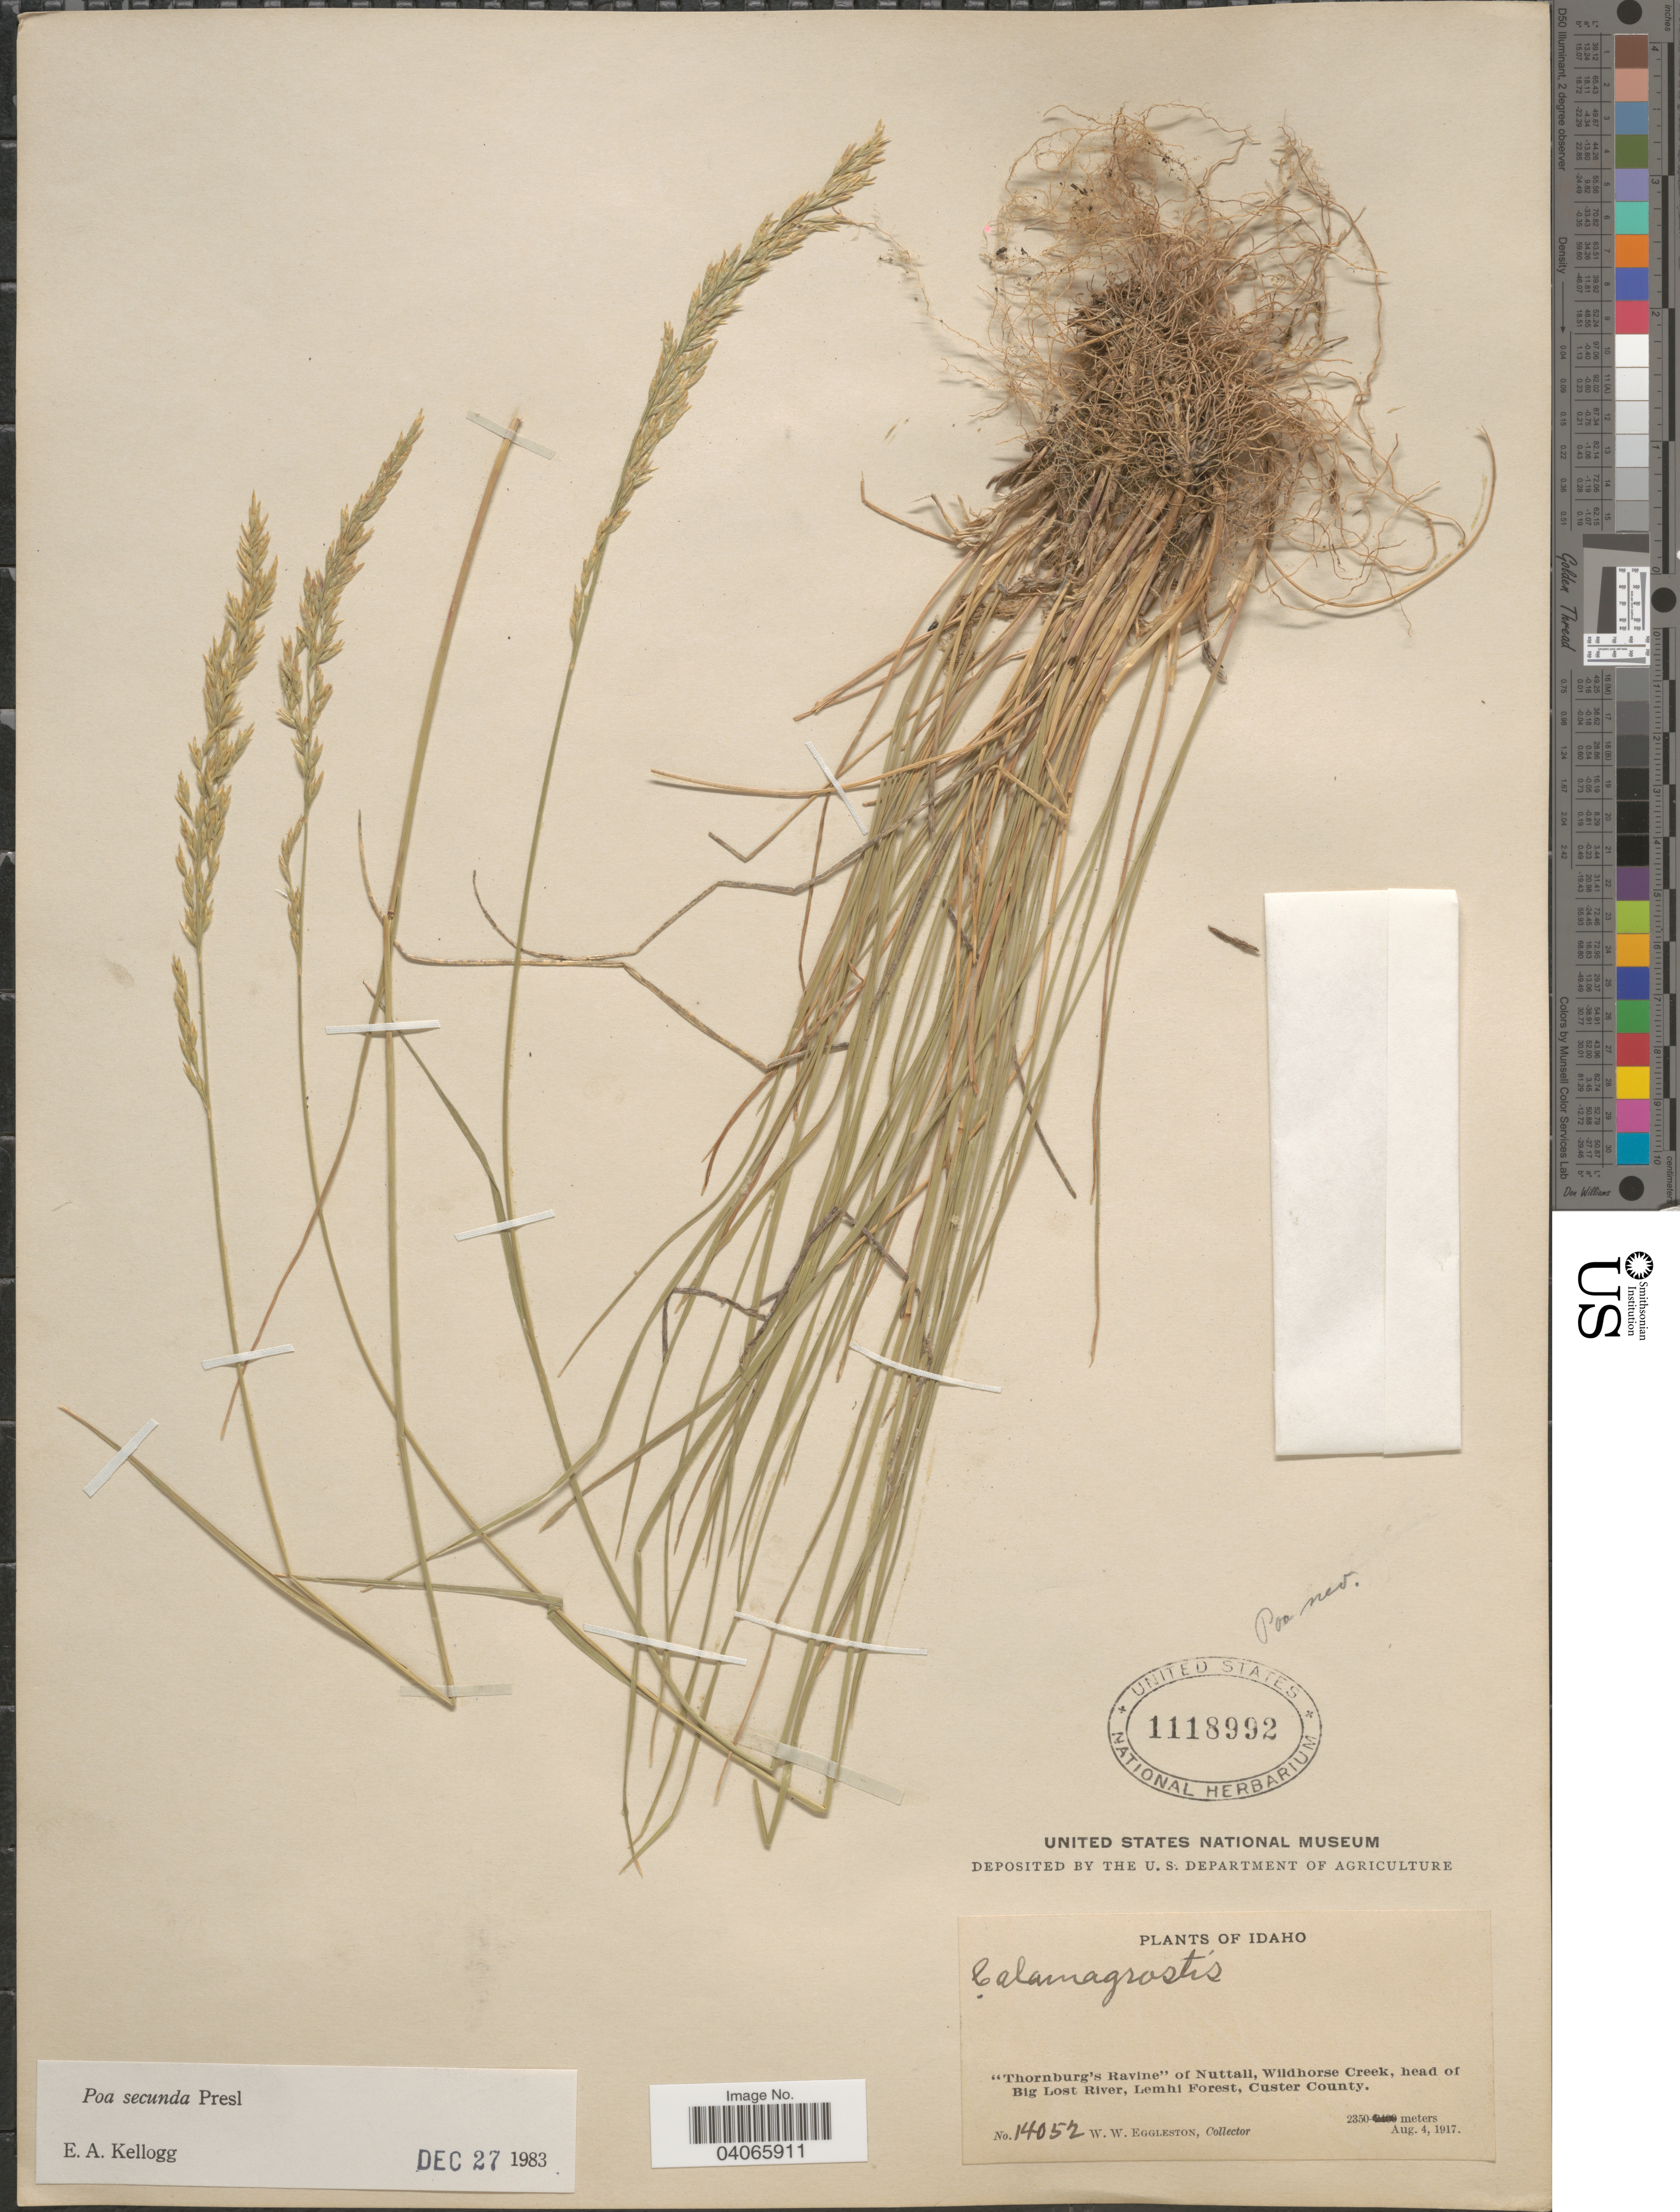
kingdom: Plantae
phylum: Tracheophyta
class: Liliopsida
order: Poales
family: Poaceae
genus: Poa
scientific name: Poa secunda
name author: J. Presl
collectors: W. W. Eggleston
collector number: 14052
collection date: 1917-08-04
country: United States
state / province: Idaho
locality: Thornburg's Ravine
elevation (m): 2350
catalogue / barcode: US 1118992